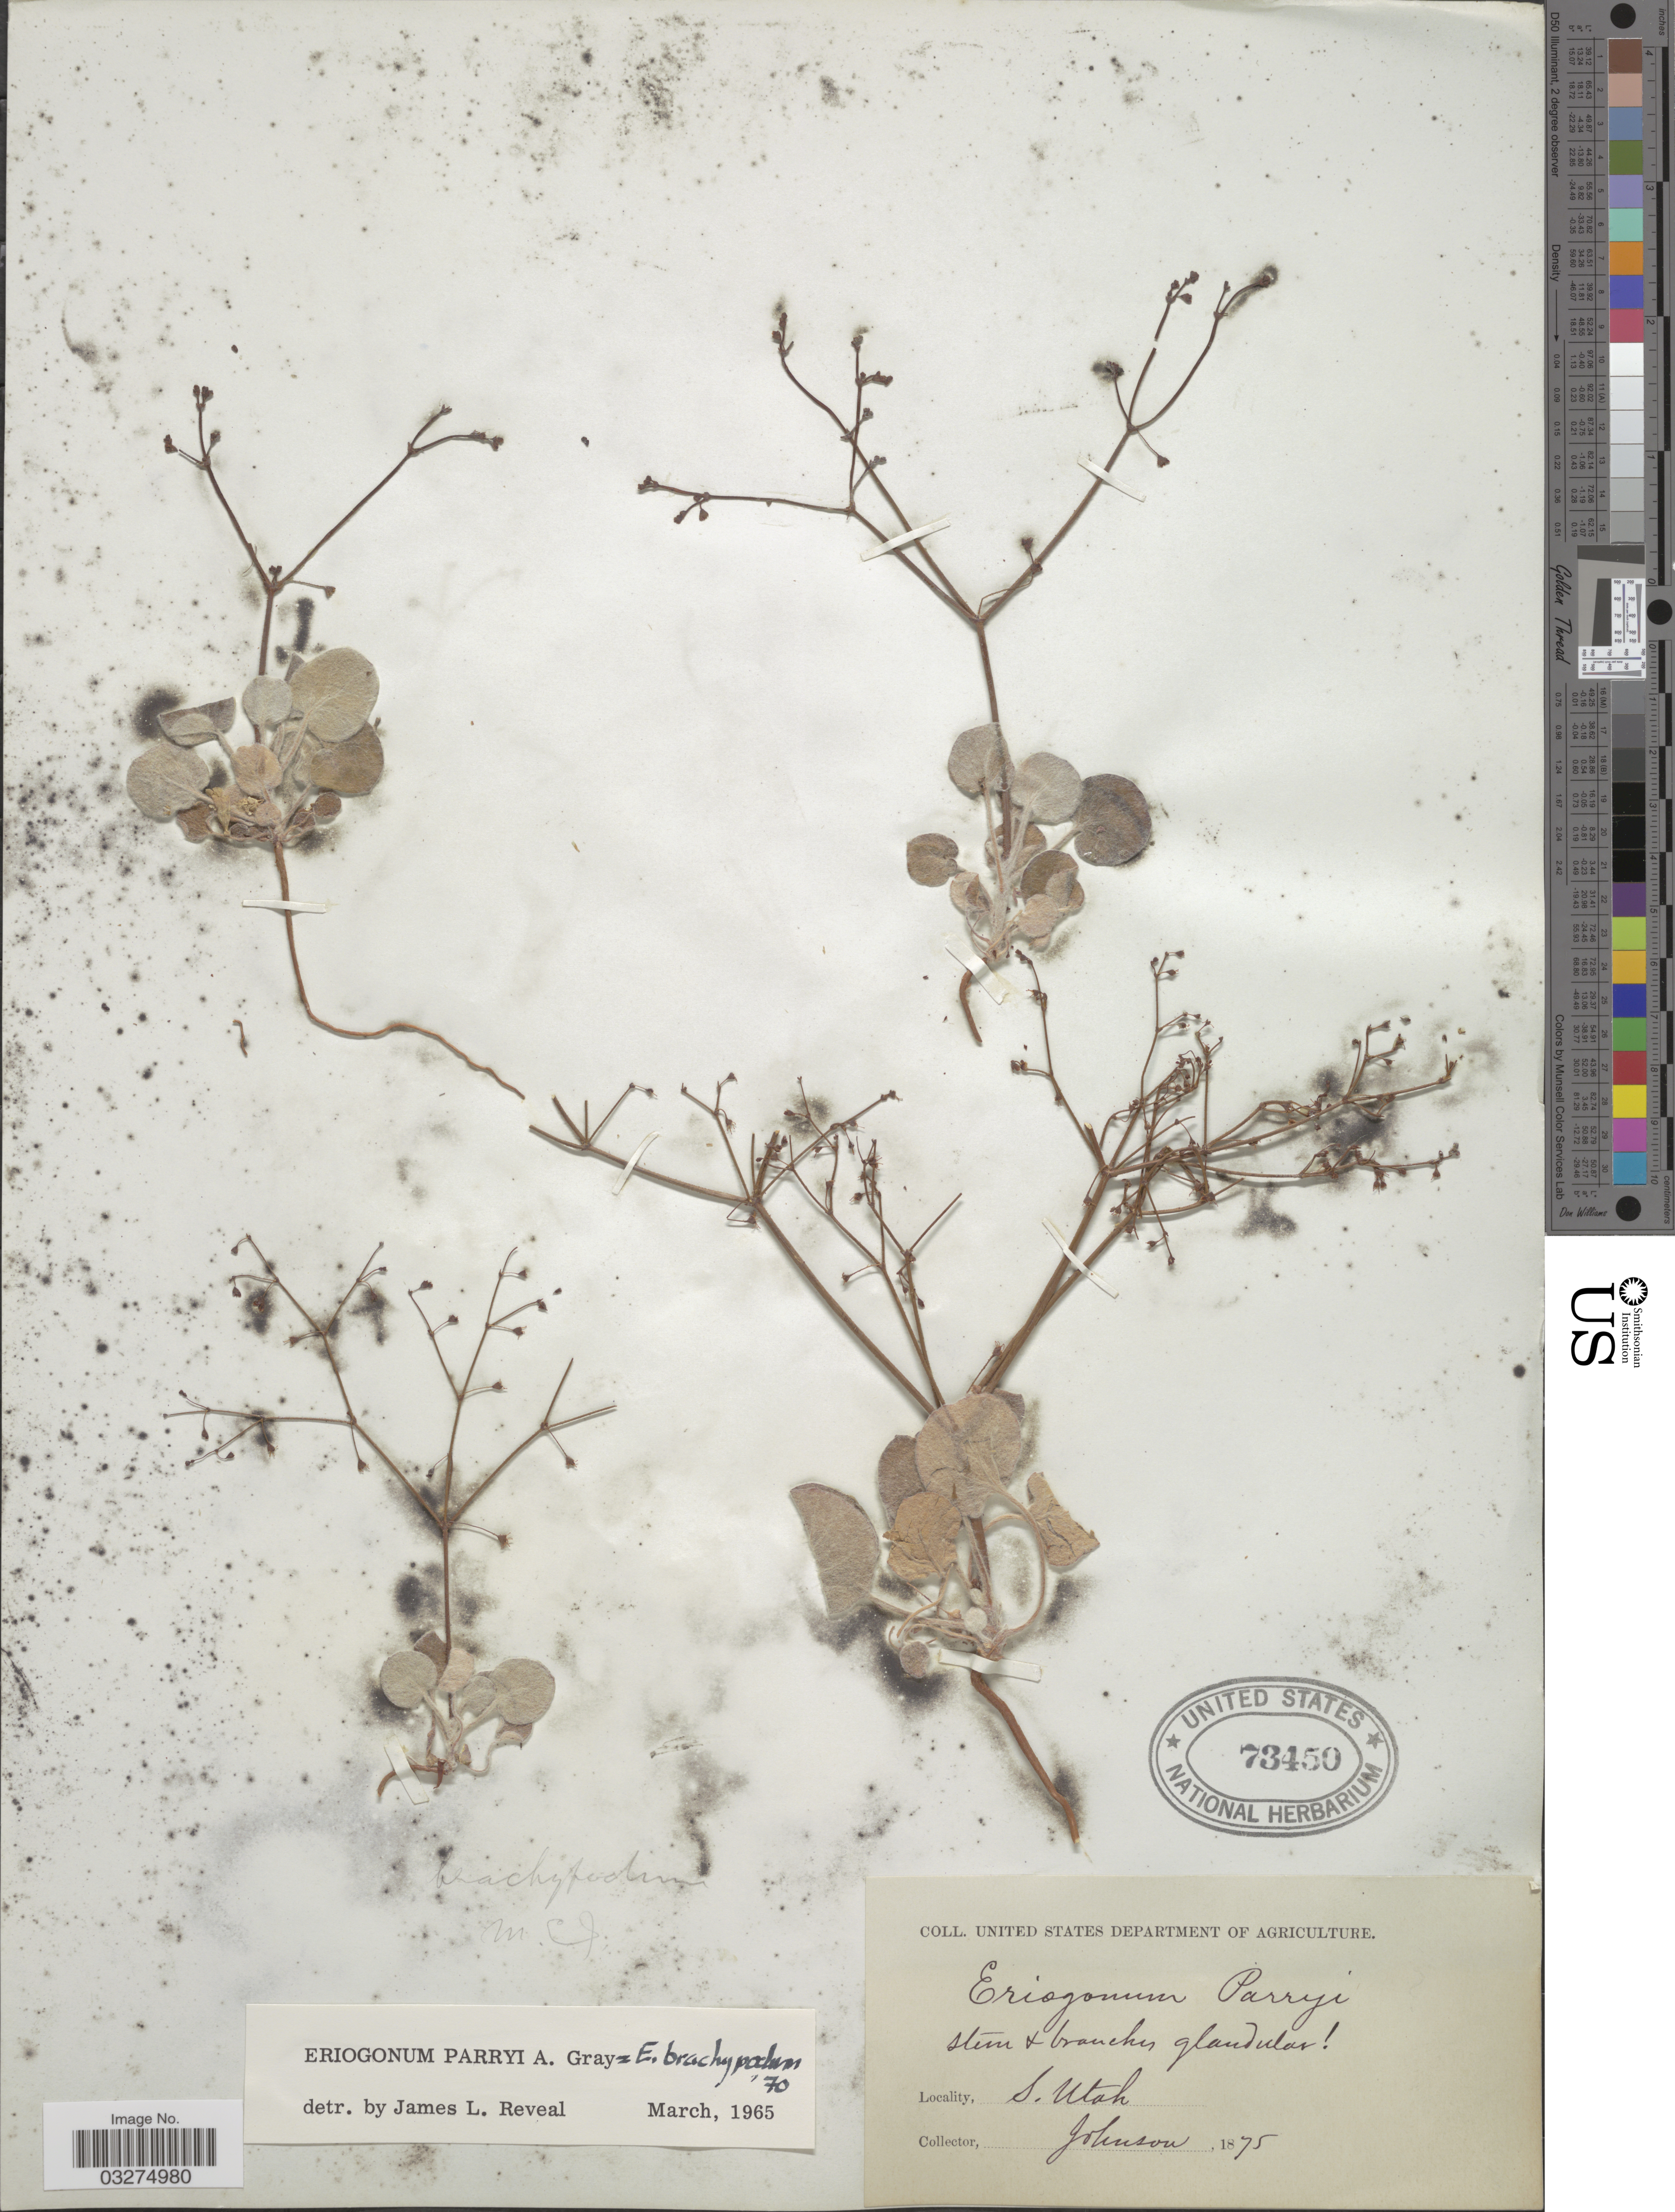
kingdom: Plantae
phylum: Tracheophyta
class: Magnoliopsida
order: Caryophyllales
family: Polygonaceae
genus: Eriogonum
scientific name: Eriogonum brachypodum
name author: Torr. & A. Gray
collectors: -- Johnson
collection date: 1875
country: United States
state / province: Utah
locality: S. Utah.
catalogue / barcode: US 73450